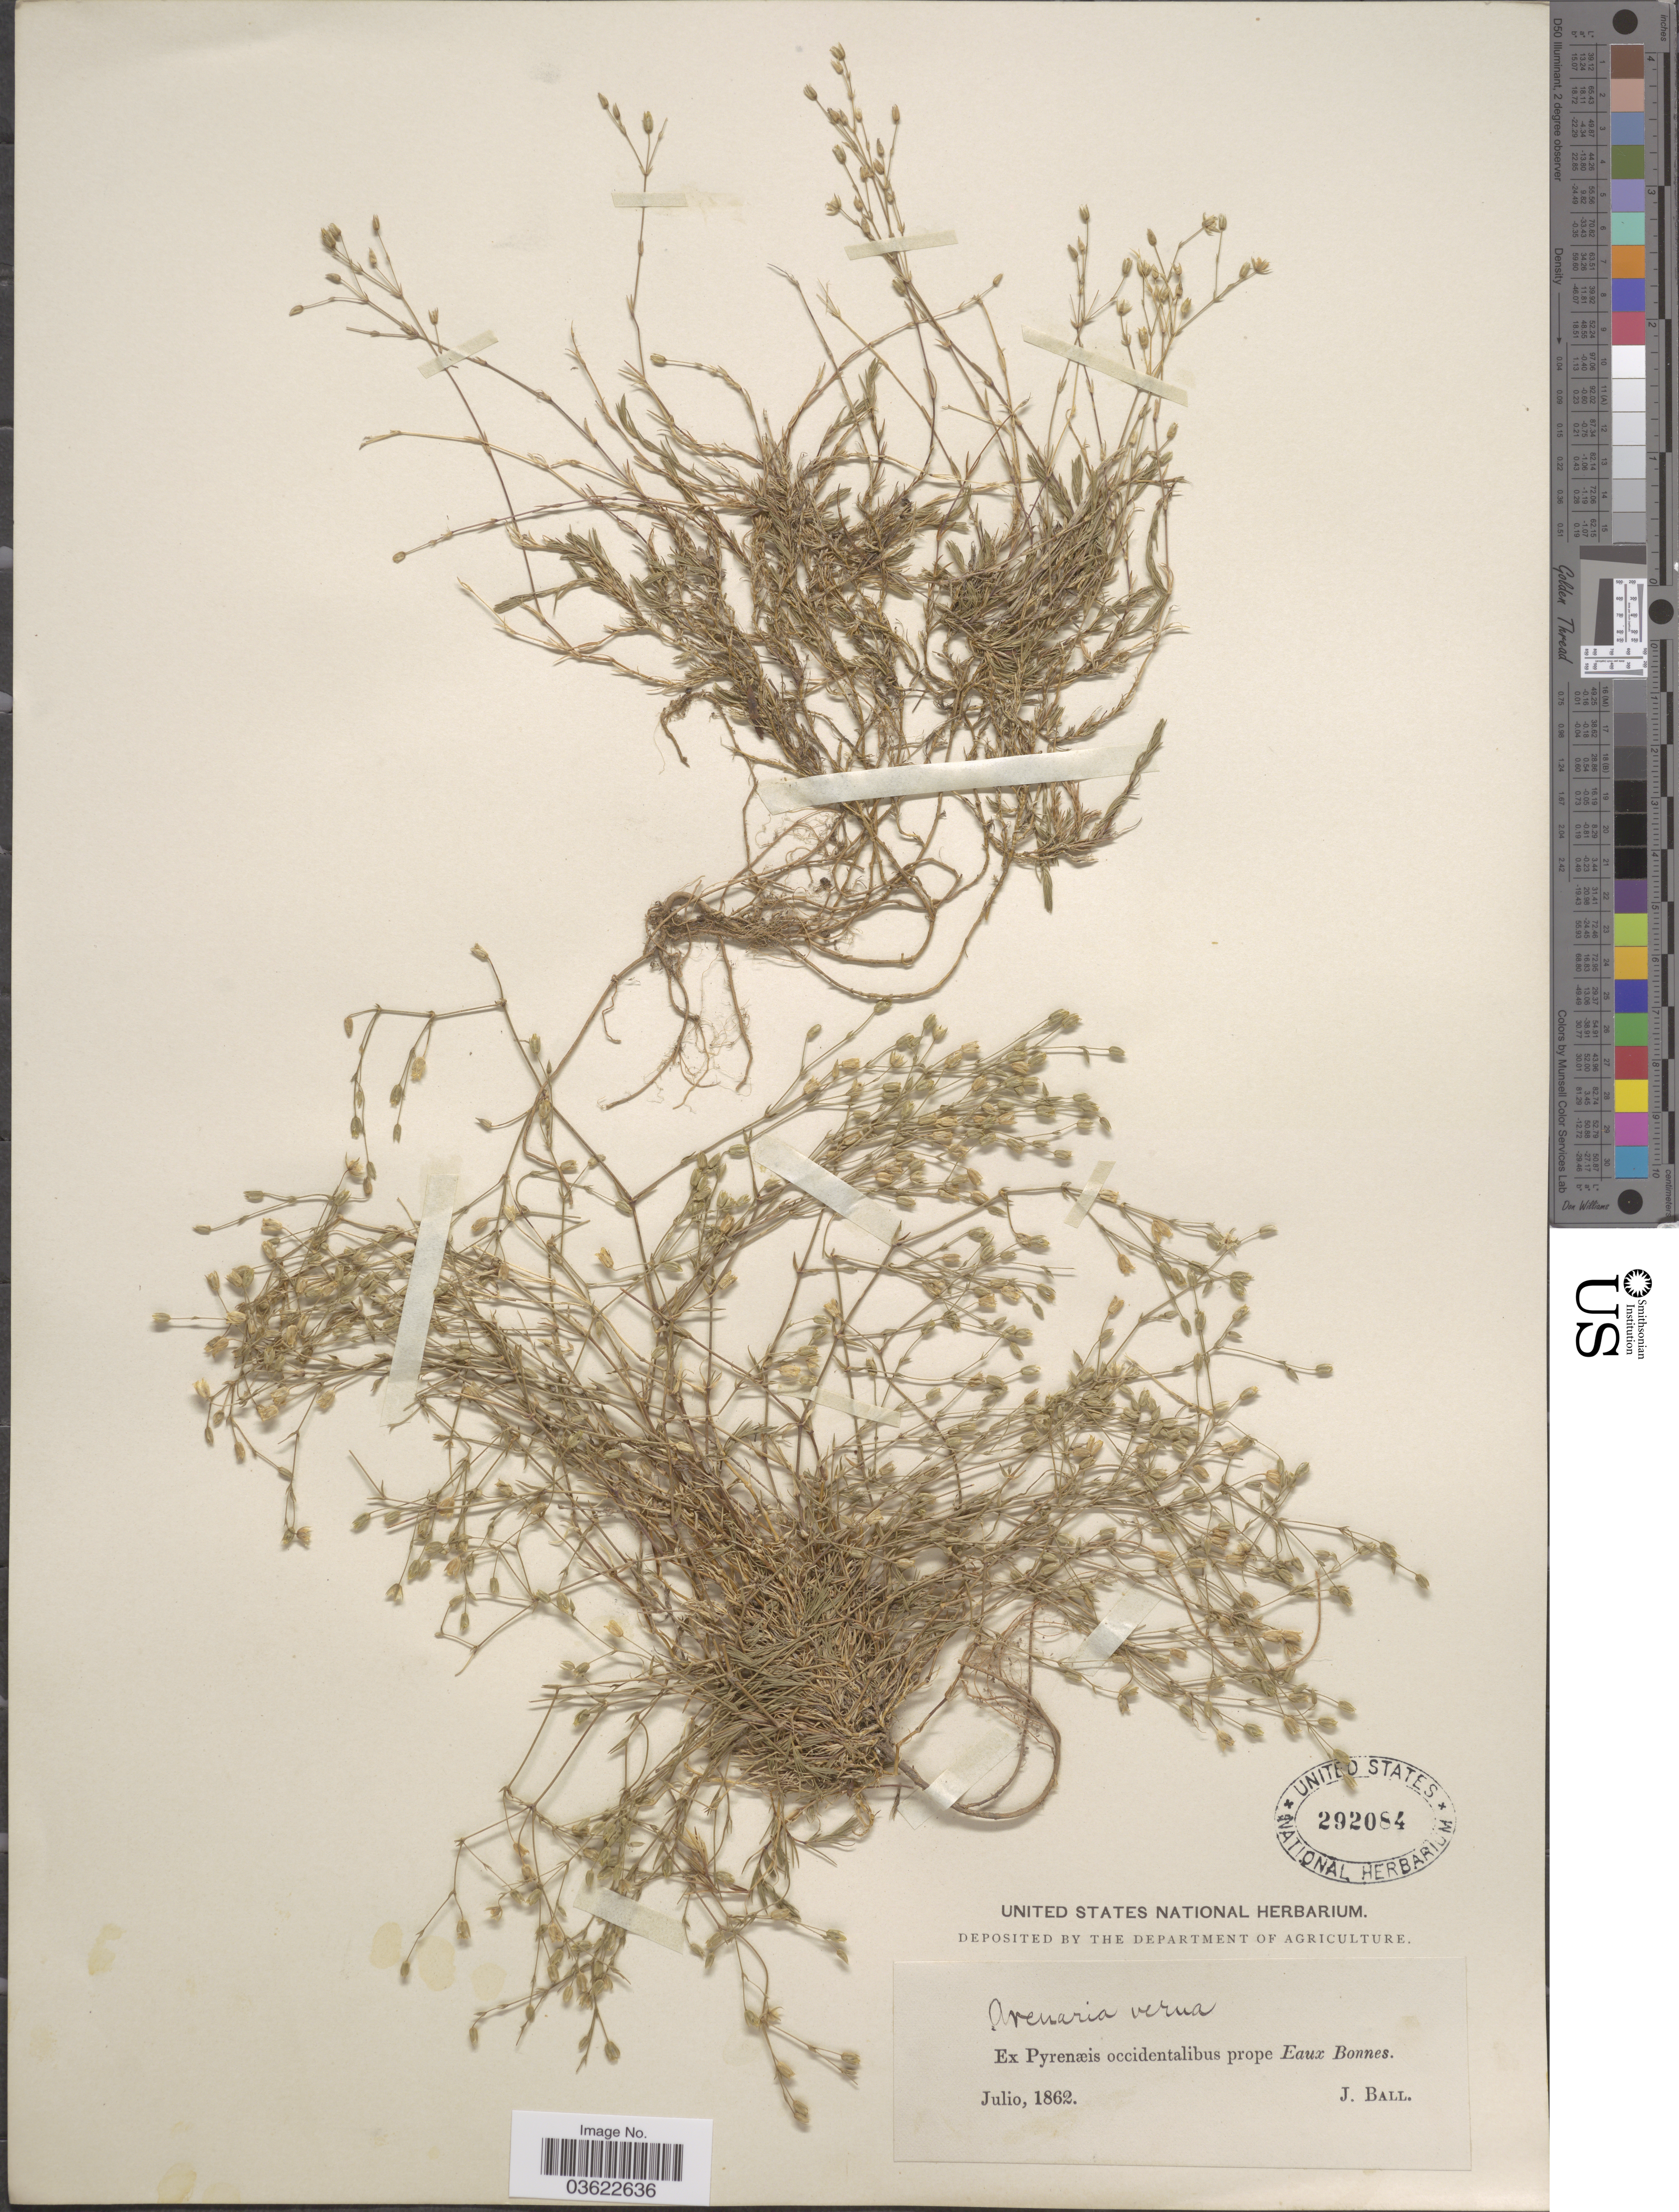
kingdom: Plantae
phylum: Tracheophyta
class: Magnoliopsida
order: Caryophyllales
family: Caryophyllaceae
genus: Arenaria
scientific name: Arenaria verna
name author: L.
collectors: J. Ball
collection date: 1862-07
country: France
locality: Ex Pyrenæis occidentalibus prope Eaux Bonnes.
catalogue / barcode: US 292084